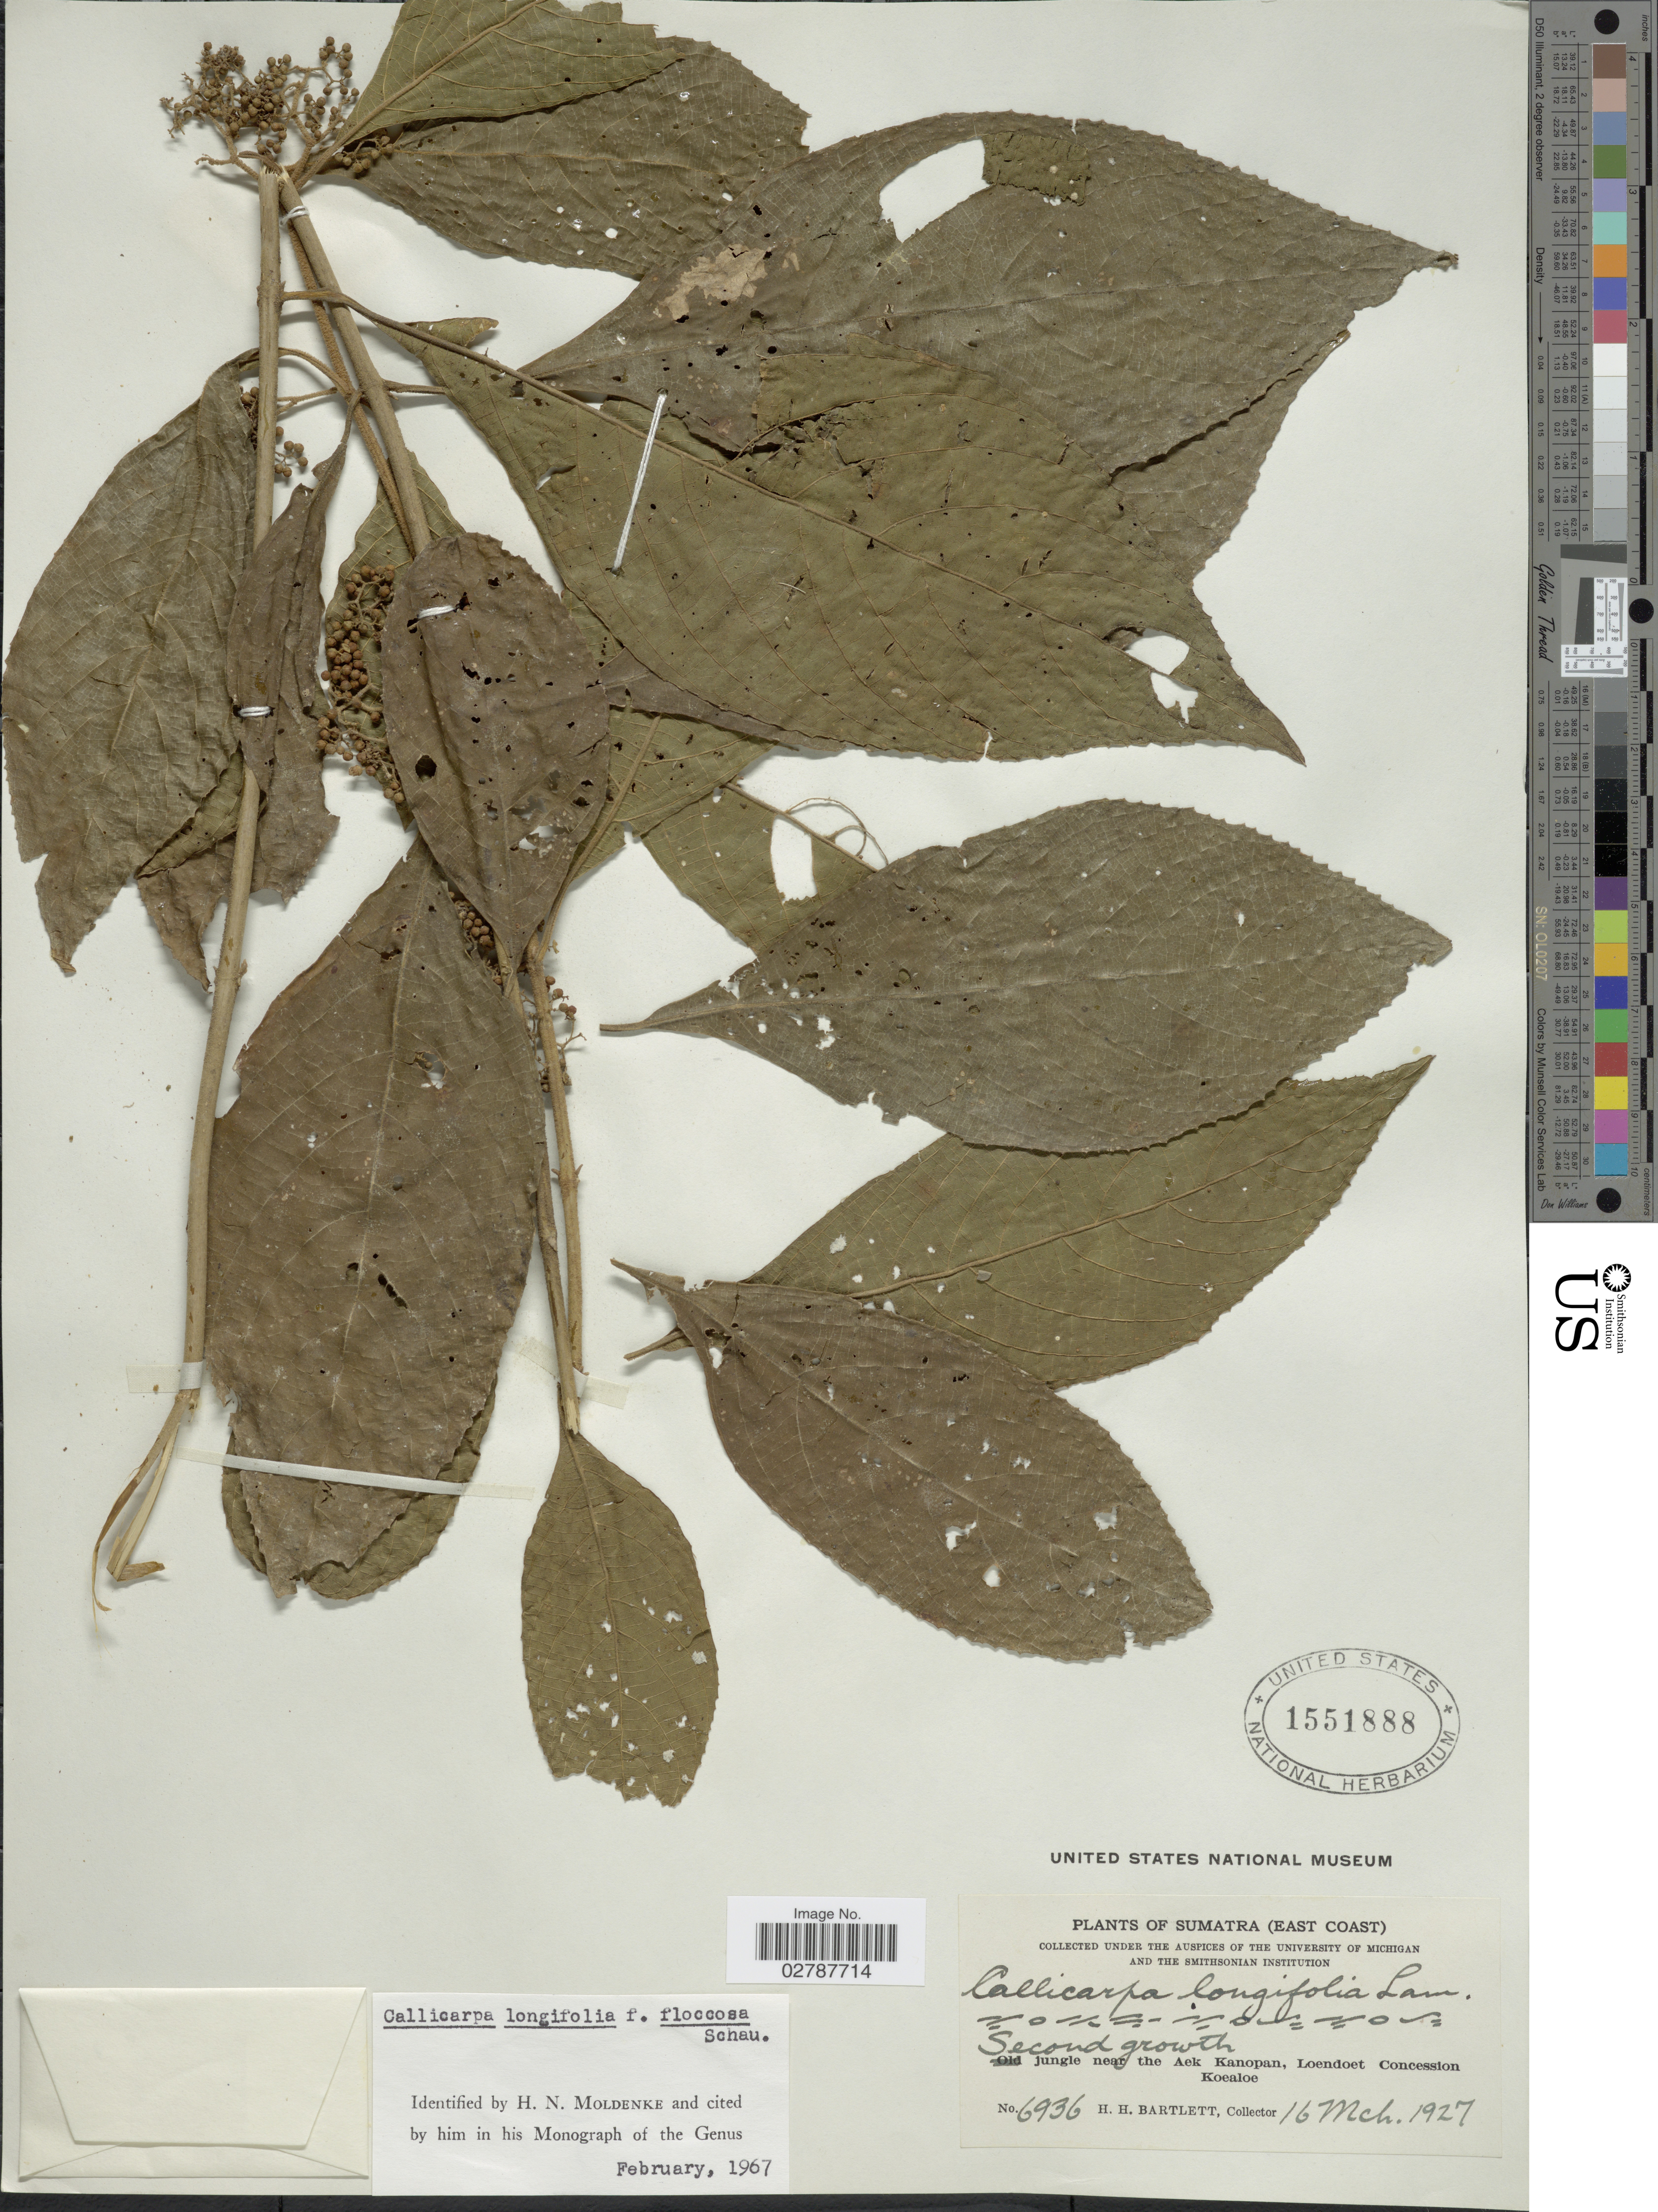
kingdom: Plantae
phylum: Tracheophyta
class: Magnoliopsida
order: Lamiales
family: Lamiaceae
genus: Callicarpa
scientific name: Callicarpa longifolia f. floccosa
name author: Schauer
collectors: H. H. Bartlett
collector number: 6936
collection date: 1927-03-16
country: Indonesia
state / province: Sumatra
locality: (East Coast). Jungle near the Aek Kanopan, Loendoet Concession Koealoe.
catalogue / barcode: US 1551888